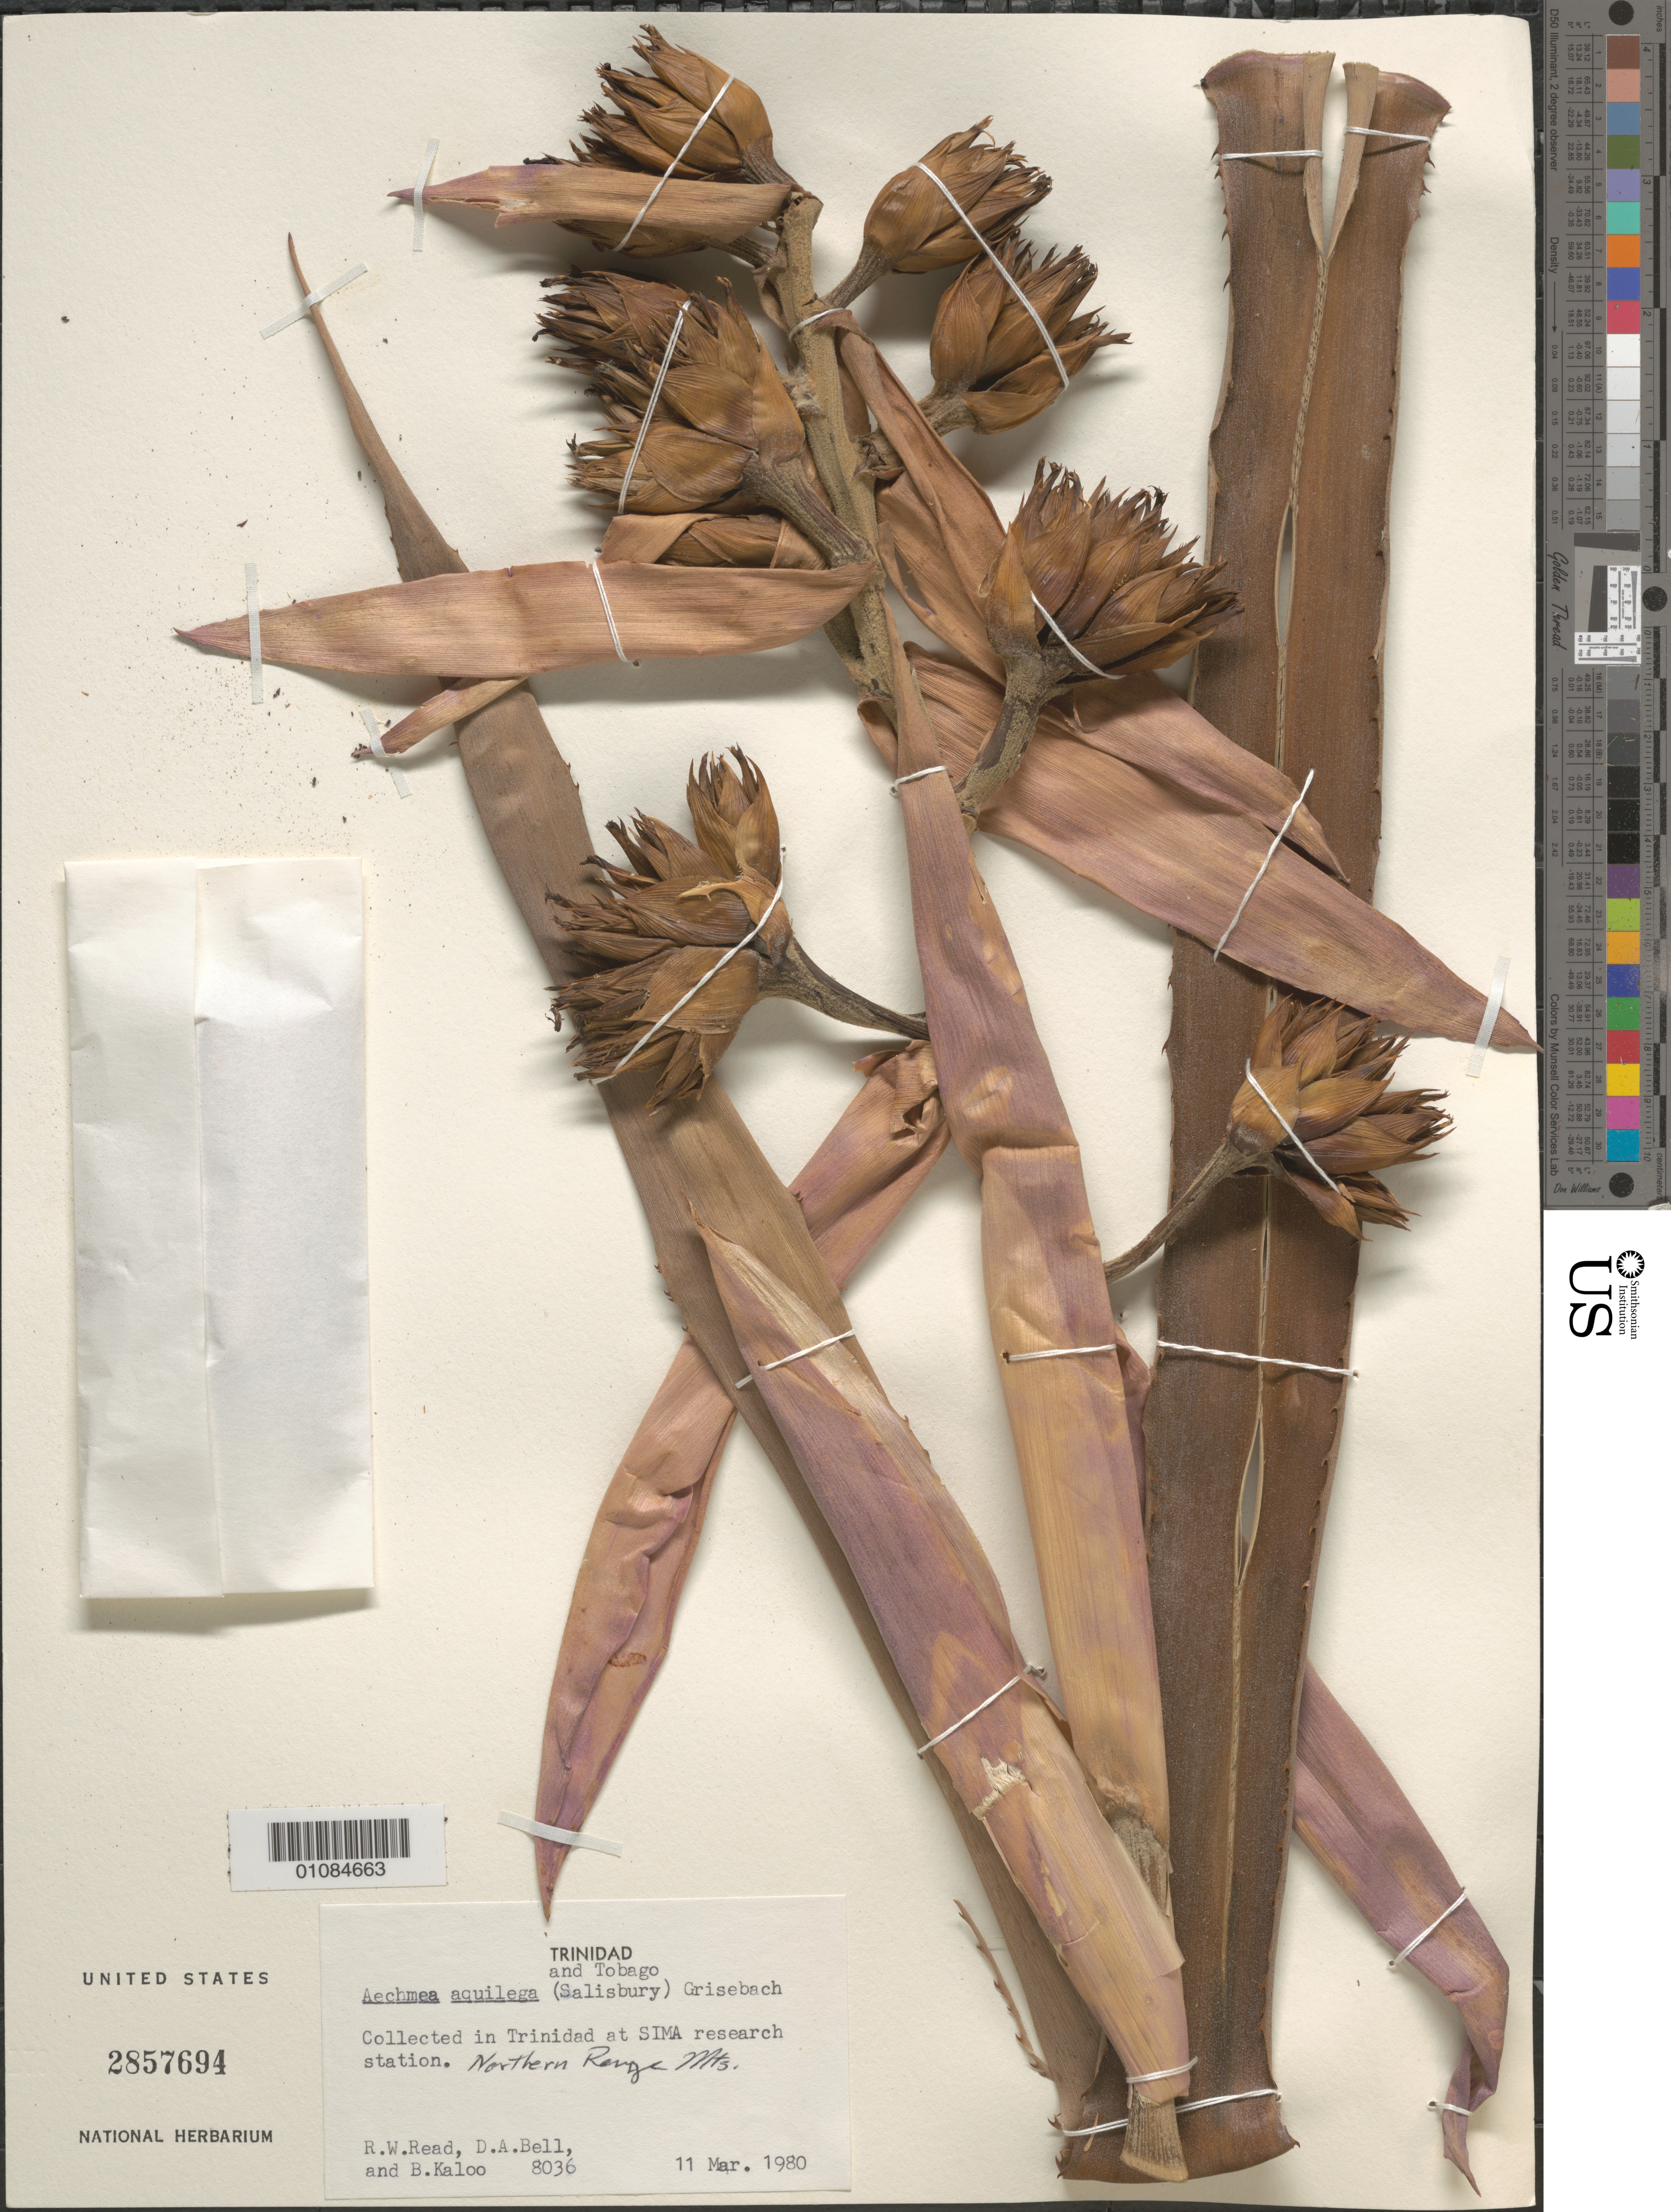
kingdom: Plantae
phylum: Tracheophyta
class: Liliopsida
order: Poales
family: Bromeliaceae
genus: Aechmea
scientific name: Aechmea aquilega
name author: (Salisb.) Griseb.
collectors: R. W. Read & D. A. Bell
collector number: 8036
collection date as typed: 11 Mar 1980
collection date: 1980-03-11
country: Trinidad and Tobago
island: Trinidad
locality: SIMA research station, Northern Range Mts.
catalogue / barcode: US 2857694